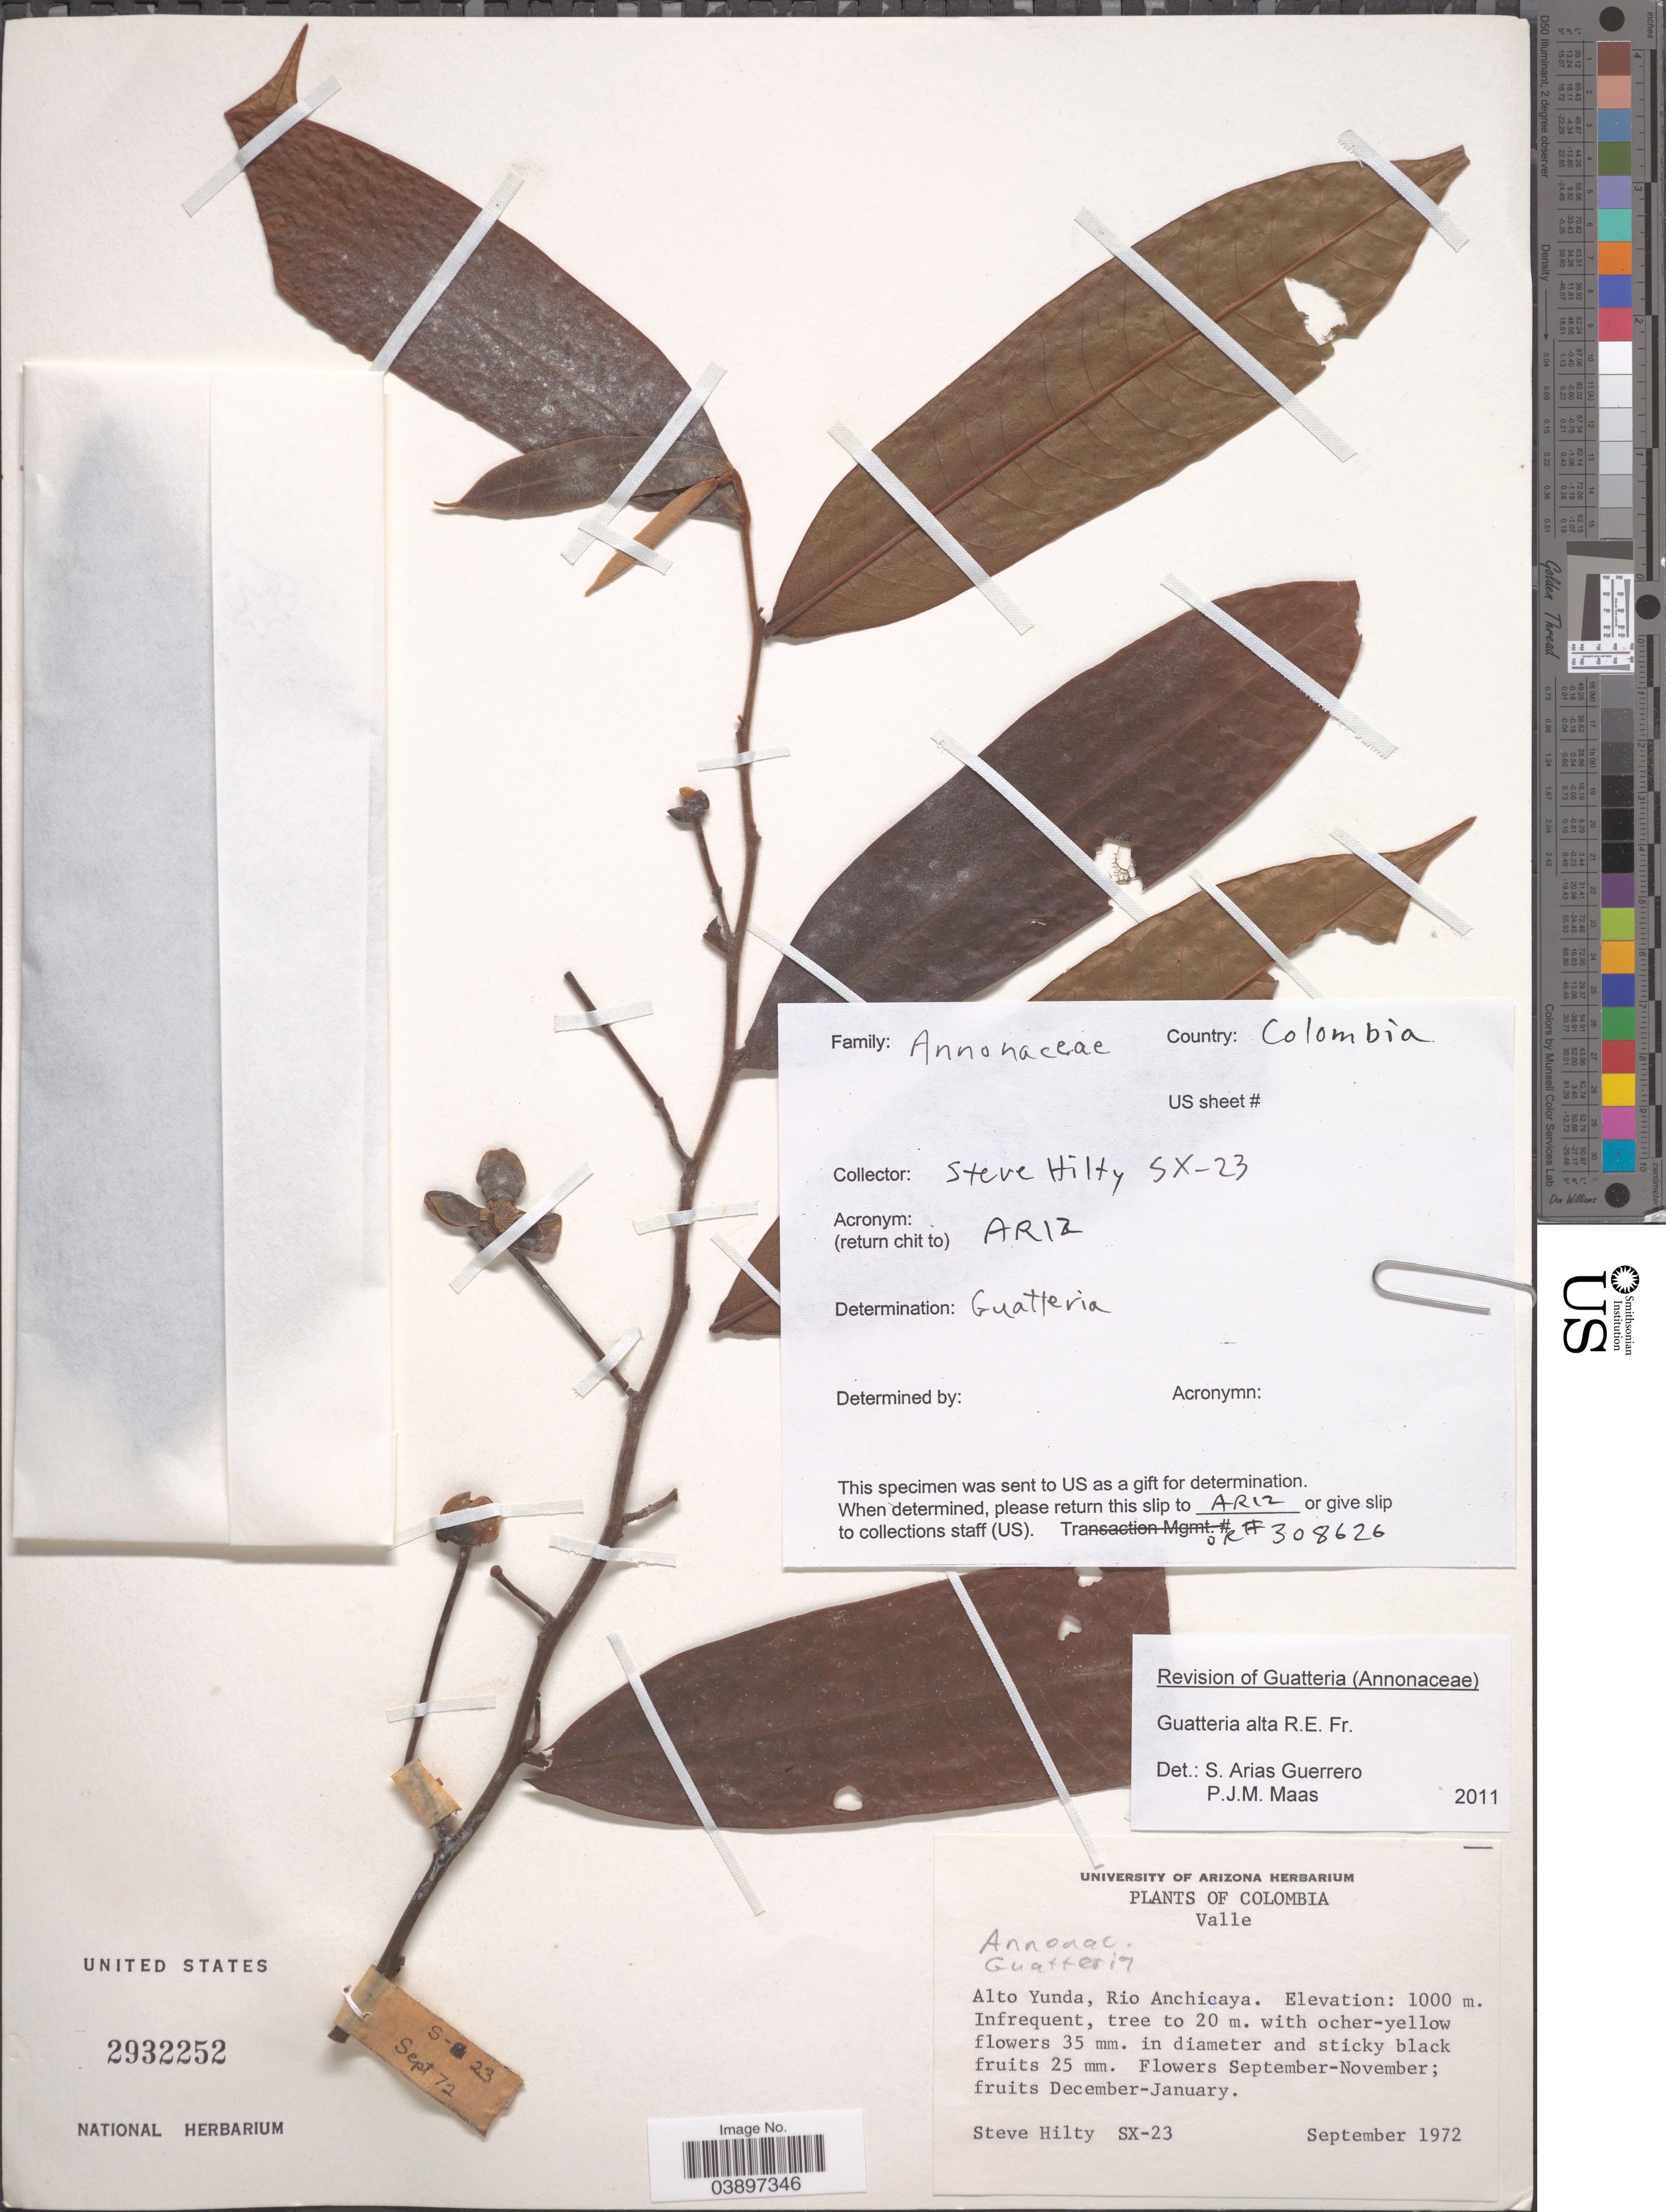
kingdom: Plantae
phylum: Tracheophyta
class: Magnoliopsida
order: Magnoliales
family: Annonaceae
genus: Guatteria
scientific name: Guatteria alta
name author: R.E. Fr.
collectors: S. Hilty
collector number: SX-23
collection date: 1972-09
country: Colombia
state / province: Valle del Cauca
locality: Valle. Alto Yunda, Rio Anchicaya.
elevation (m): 1000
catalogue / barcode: US 2932252